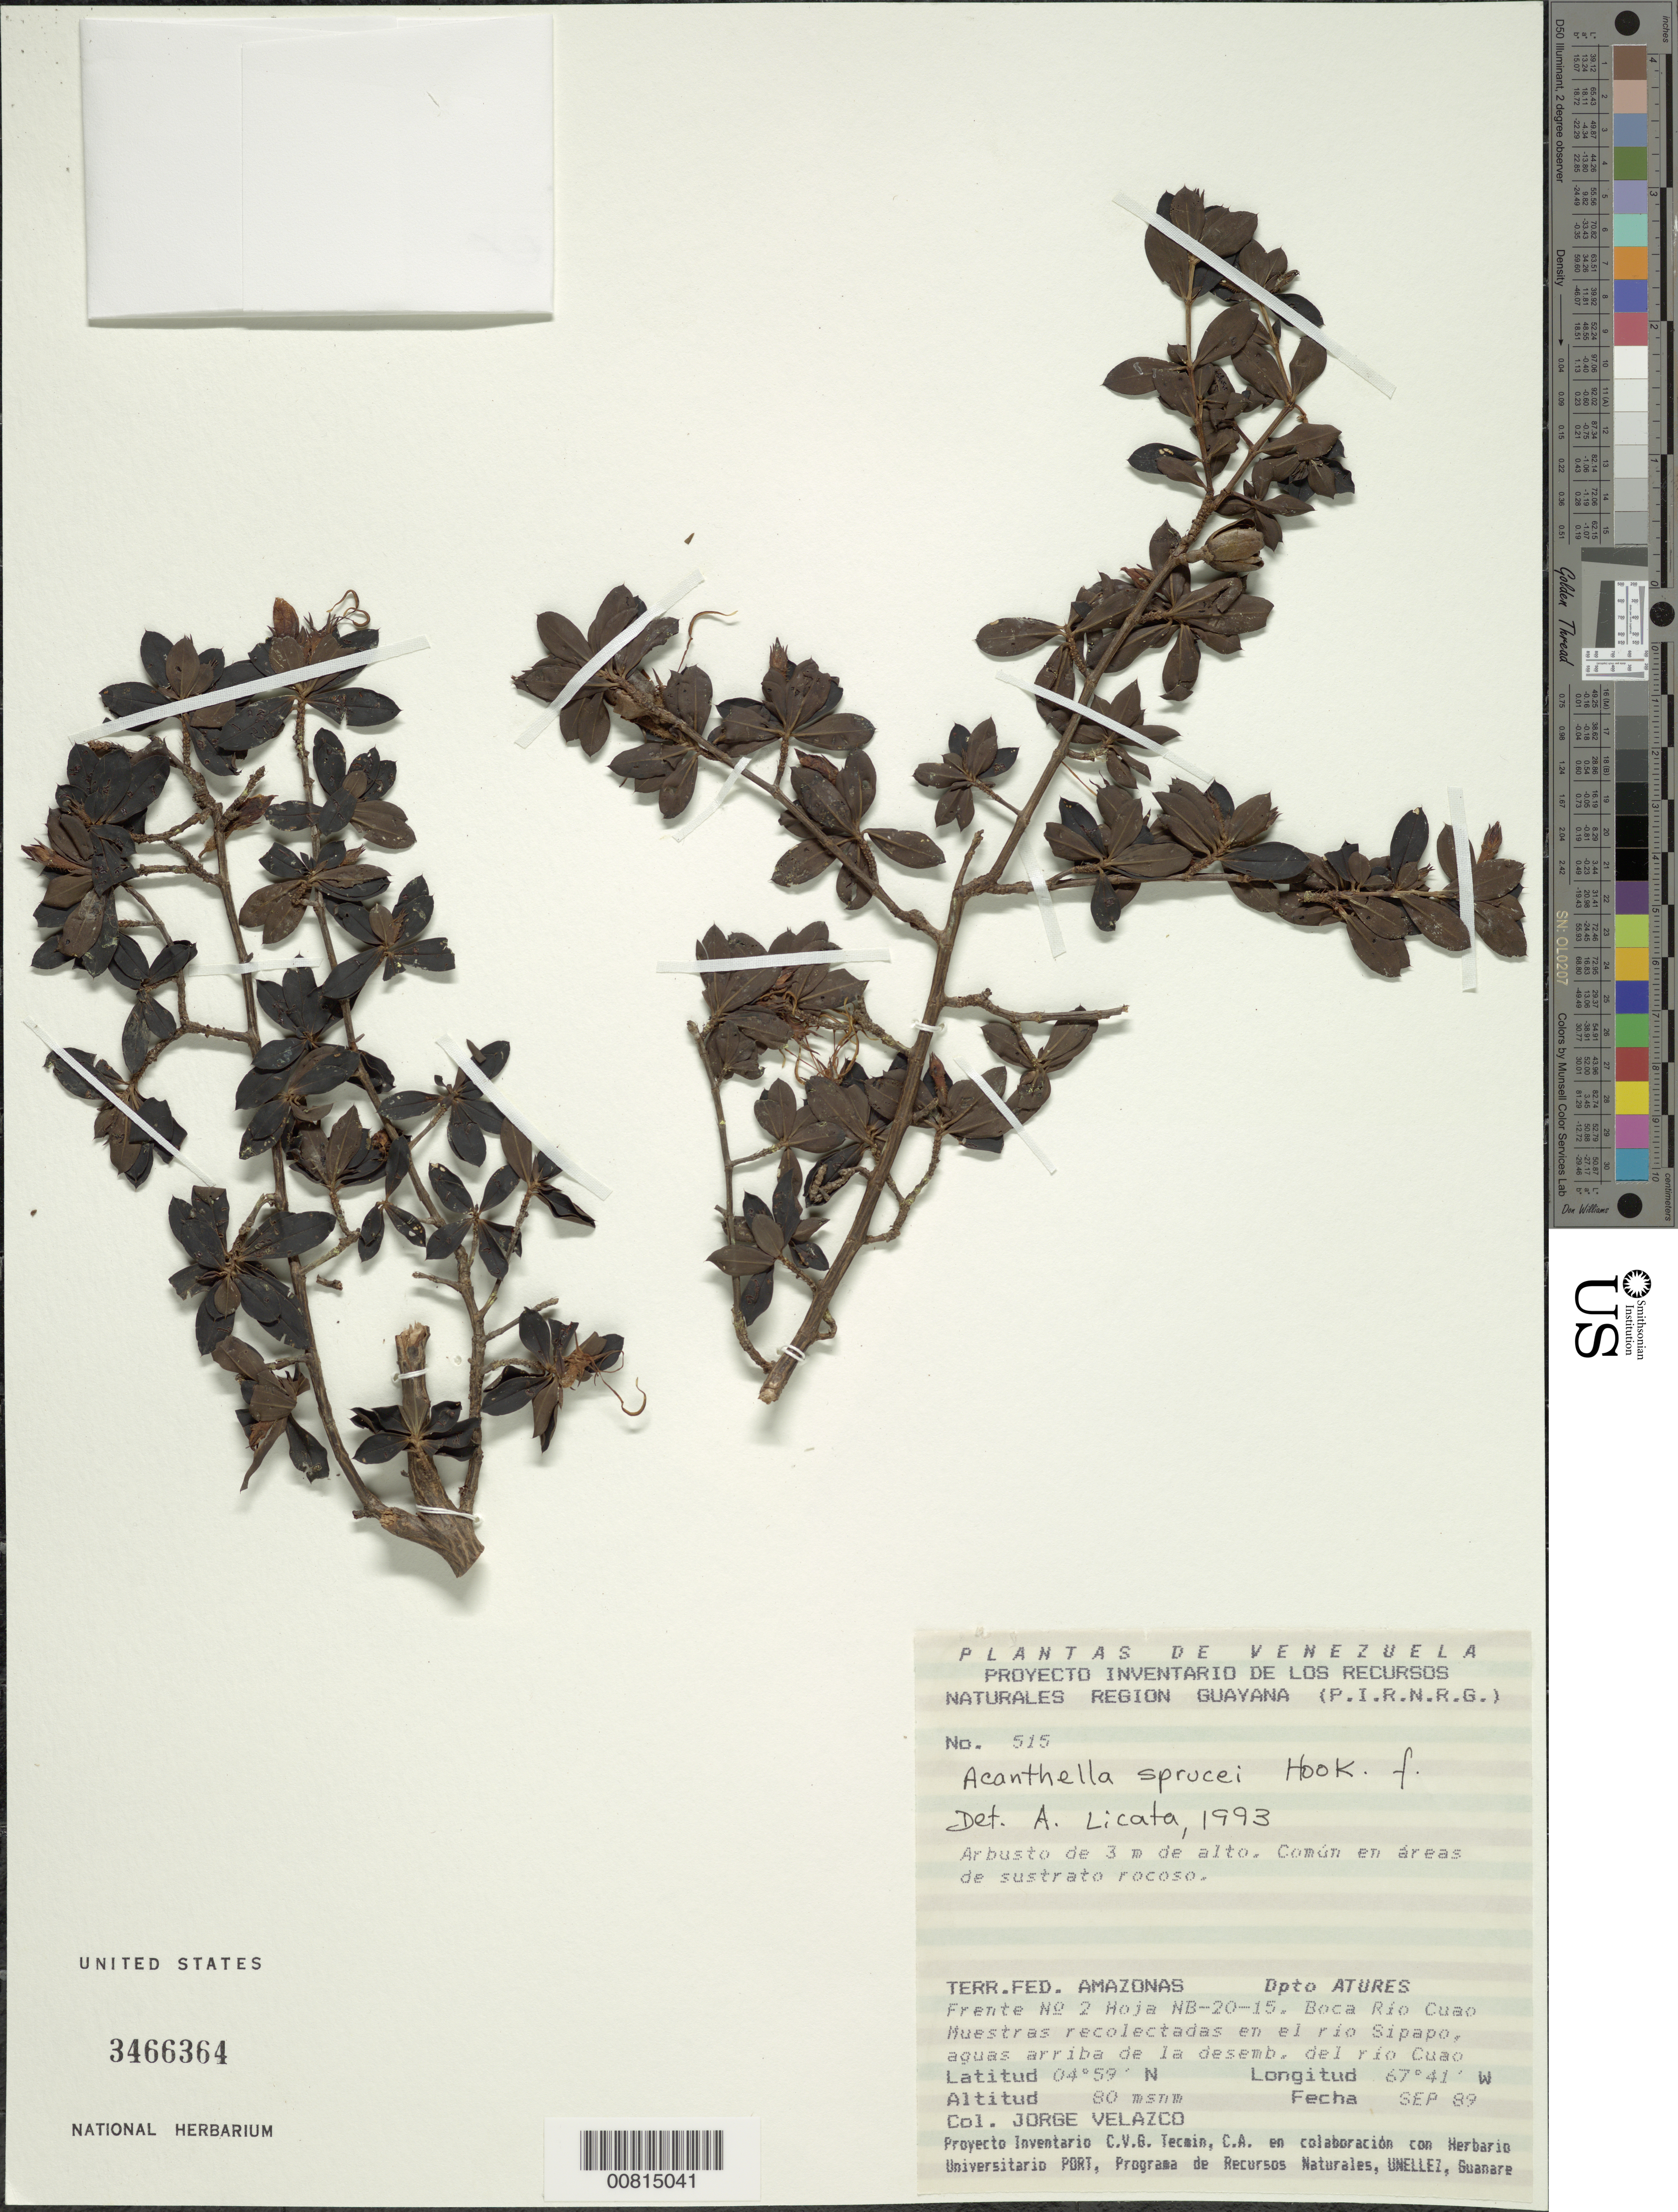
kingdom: Plantae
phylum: Tracheophyta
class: Magnoliopsida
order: Myrtales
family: Melastomataceae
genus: Acanthella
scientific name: Acanthella sprucei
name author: Benth. & Hook. f.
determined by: Licata, A., (PORT), Univ. Nac. Exp. de los Llanos Ezequiel Zamora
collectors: J. Velazco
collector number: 515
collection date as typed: Sep-89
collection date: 1989-09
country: Venezuela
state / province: Amazonas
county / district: Atures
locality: Río Cuao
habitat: Aguas arriba de la desemb.; en areas de sustrato rocoso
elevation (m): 80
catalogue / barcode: US 3466364